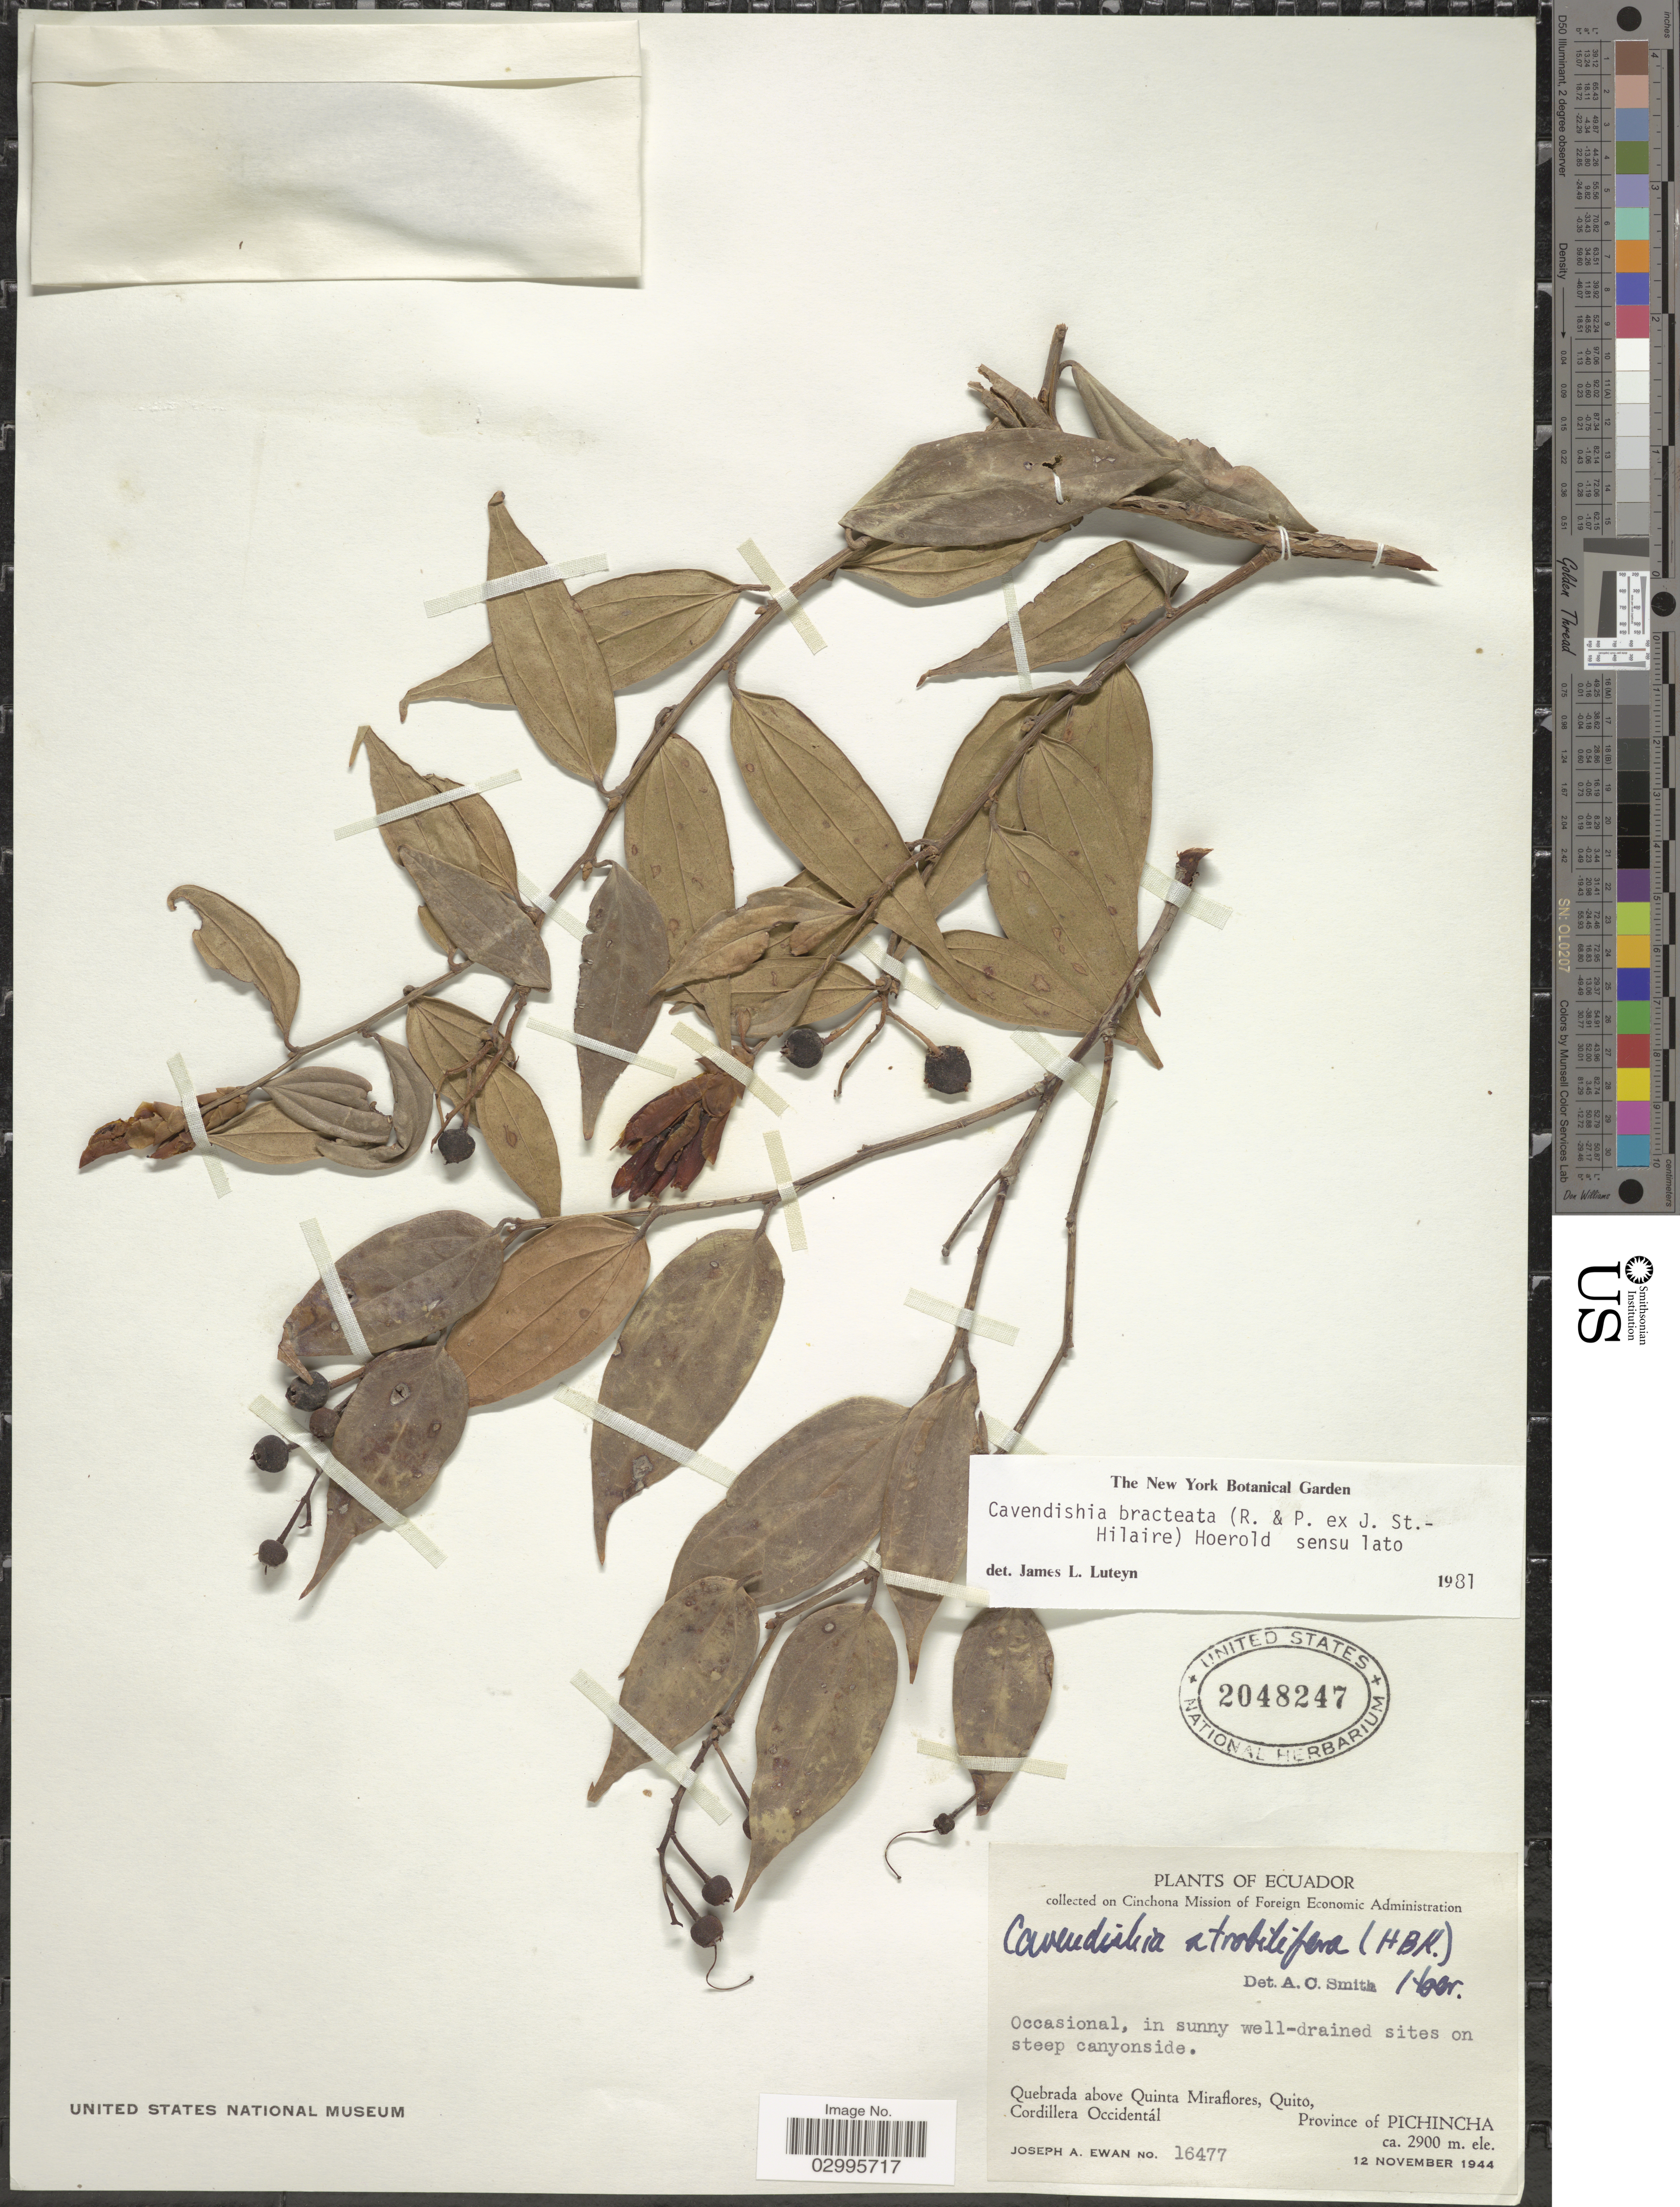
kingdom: Plantae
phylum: Tracheophyta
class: Magnoliopsida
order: Ericales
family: Ericaceae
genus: Cavendishia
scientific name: Cavendishia bracteata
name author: (Ruiz & Pav. ex J. St.-Hil.) Hoerold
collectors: J. A. Ewan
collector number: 16477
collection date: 1944-11-12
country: Ecuador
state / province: Pichincha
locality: In sunny well-drained sites on steep canyonside. Quebrada above Quinta Miraflores, Quito, Cordillera Occidentál.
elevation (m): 2900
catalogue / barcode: US 2048247